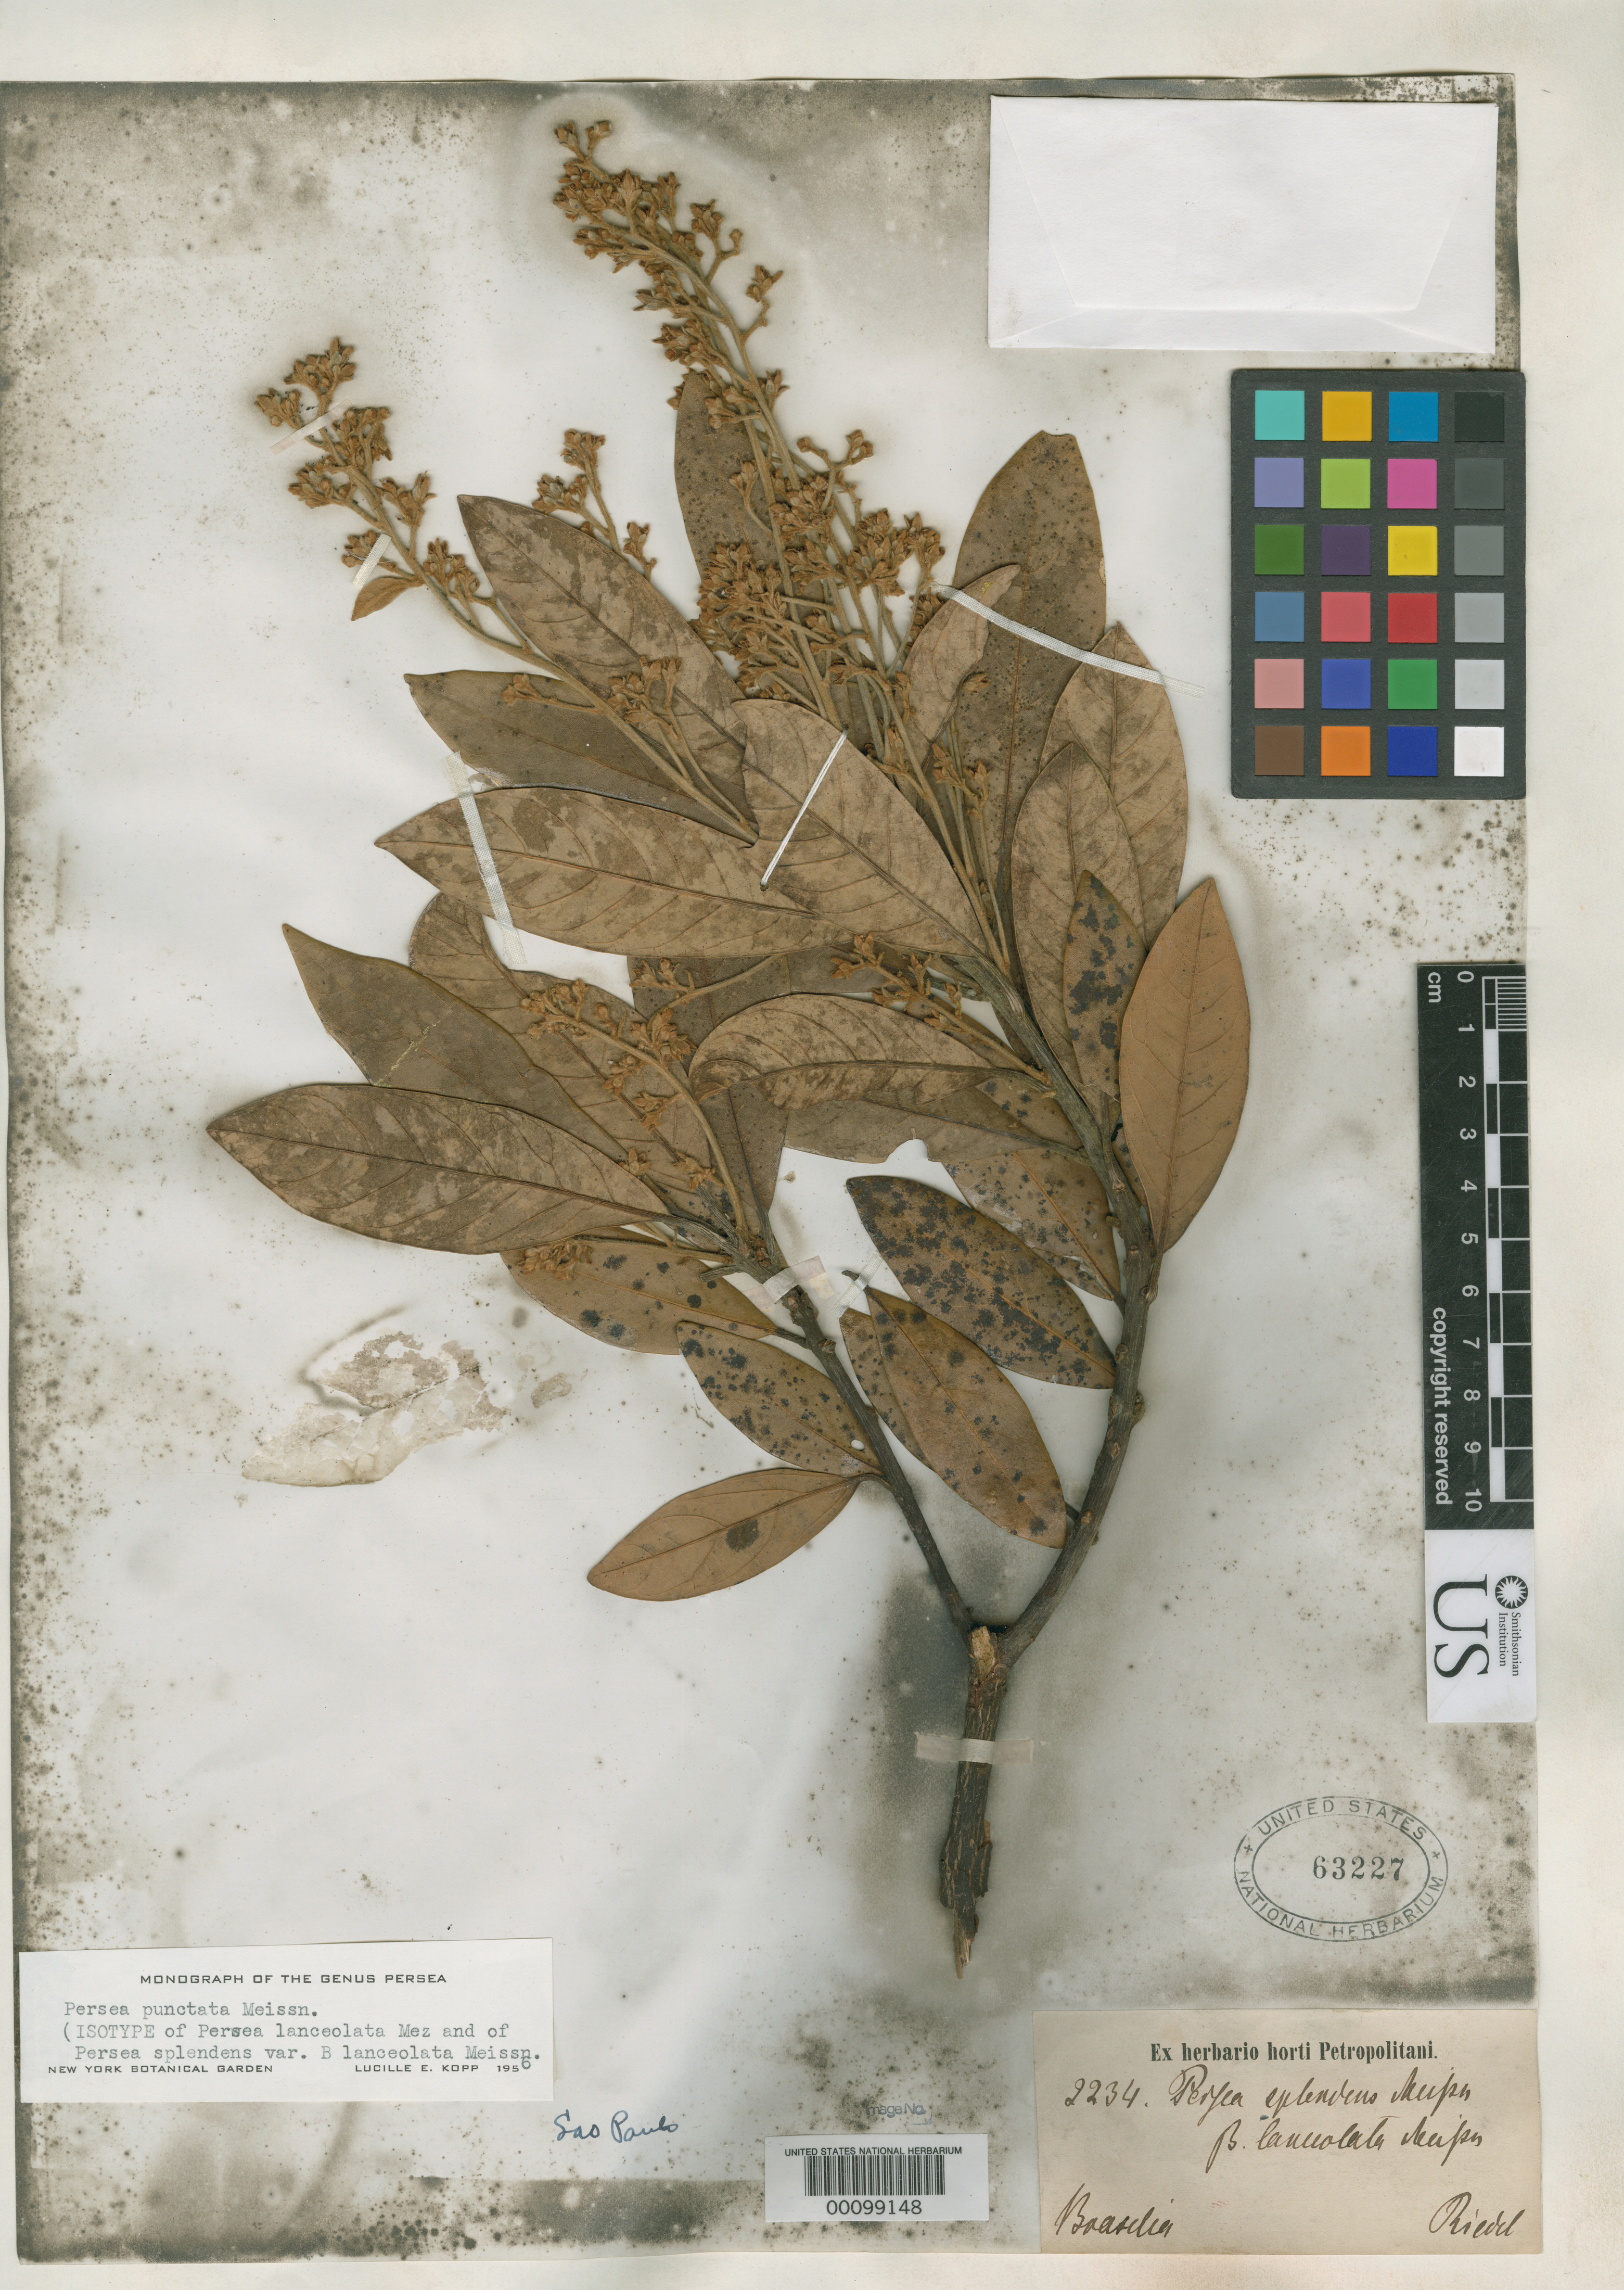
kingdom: Plantae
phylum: Tracheophyta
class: Magnoliopsida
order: Laurales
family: Lauraceae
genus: Persea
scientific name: Persea splendens var. lanceolata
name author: Meisn. in DC.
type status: Isotype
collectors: L. Riedel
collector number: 2234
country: Brazil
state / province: Minas Gerais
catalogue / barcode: US 63227